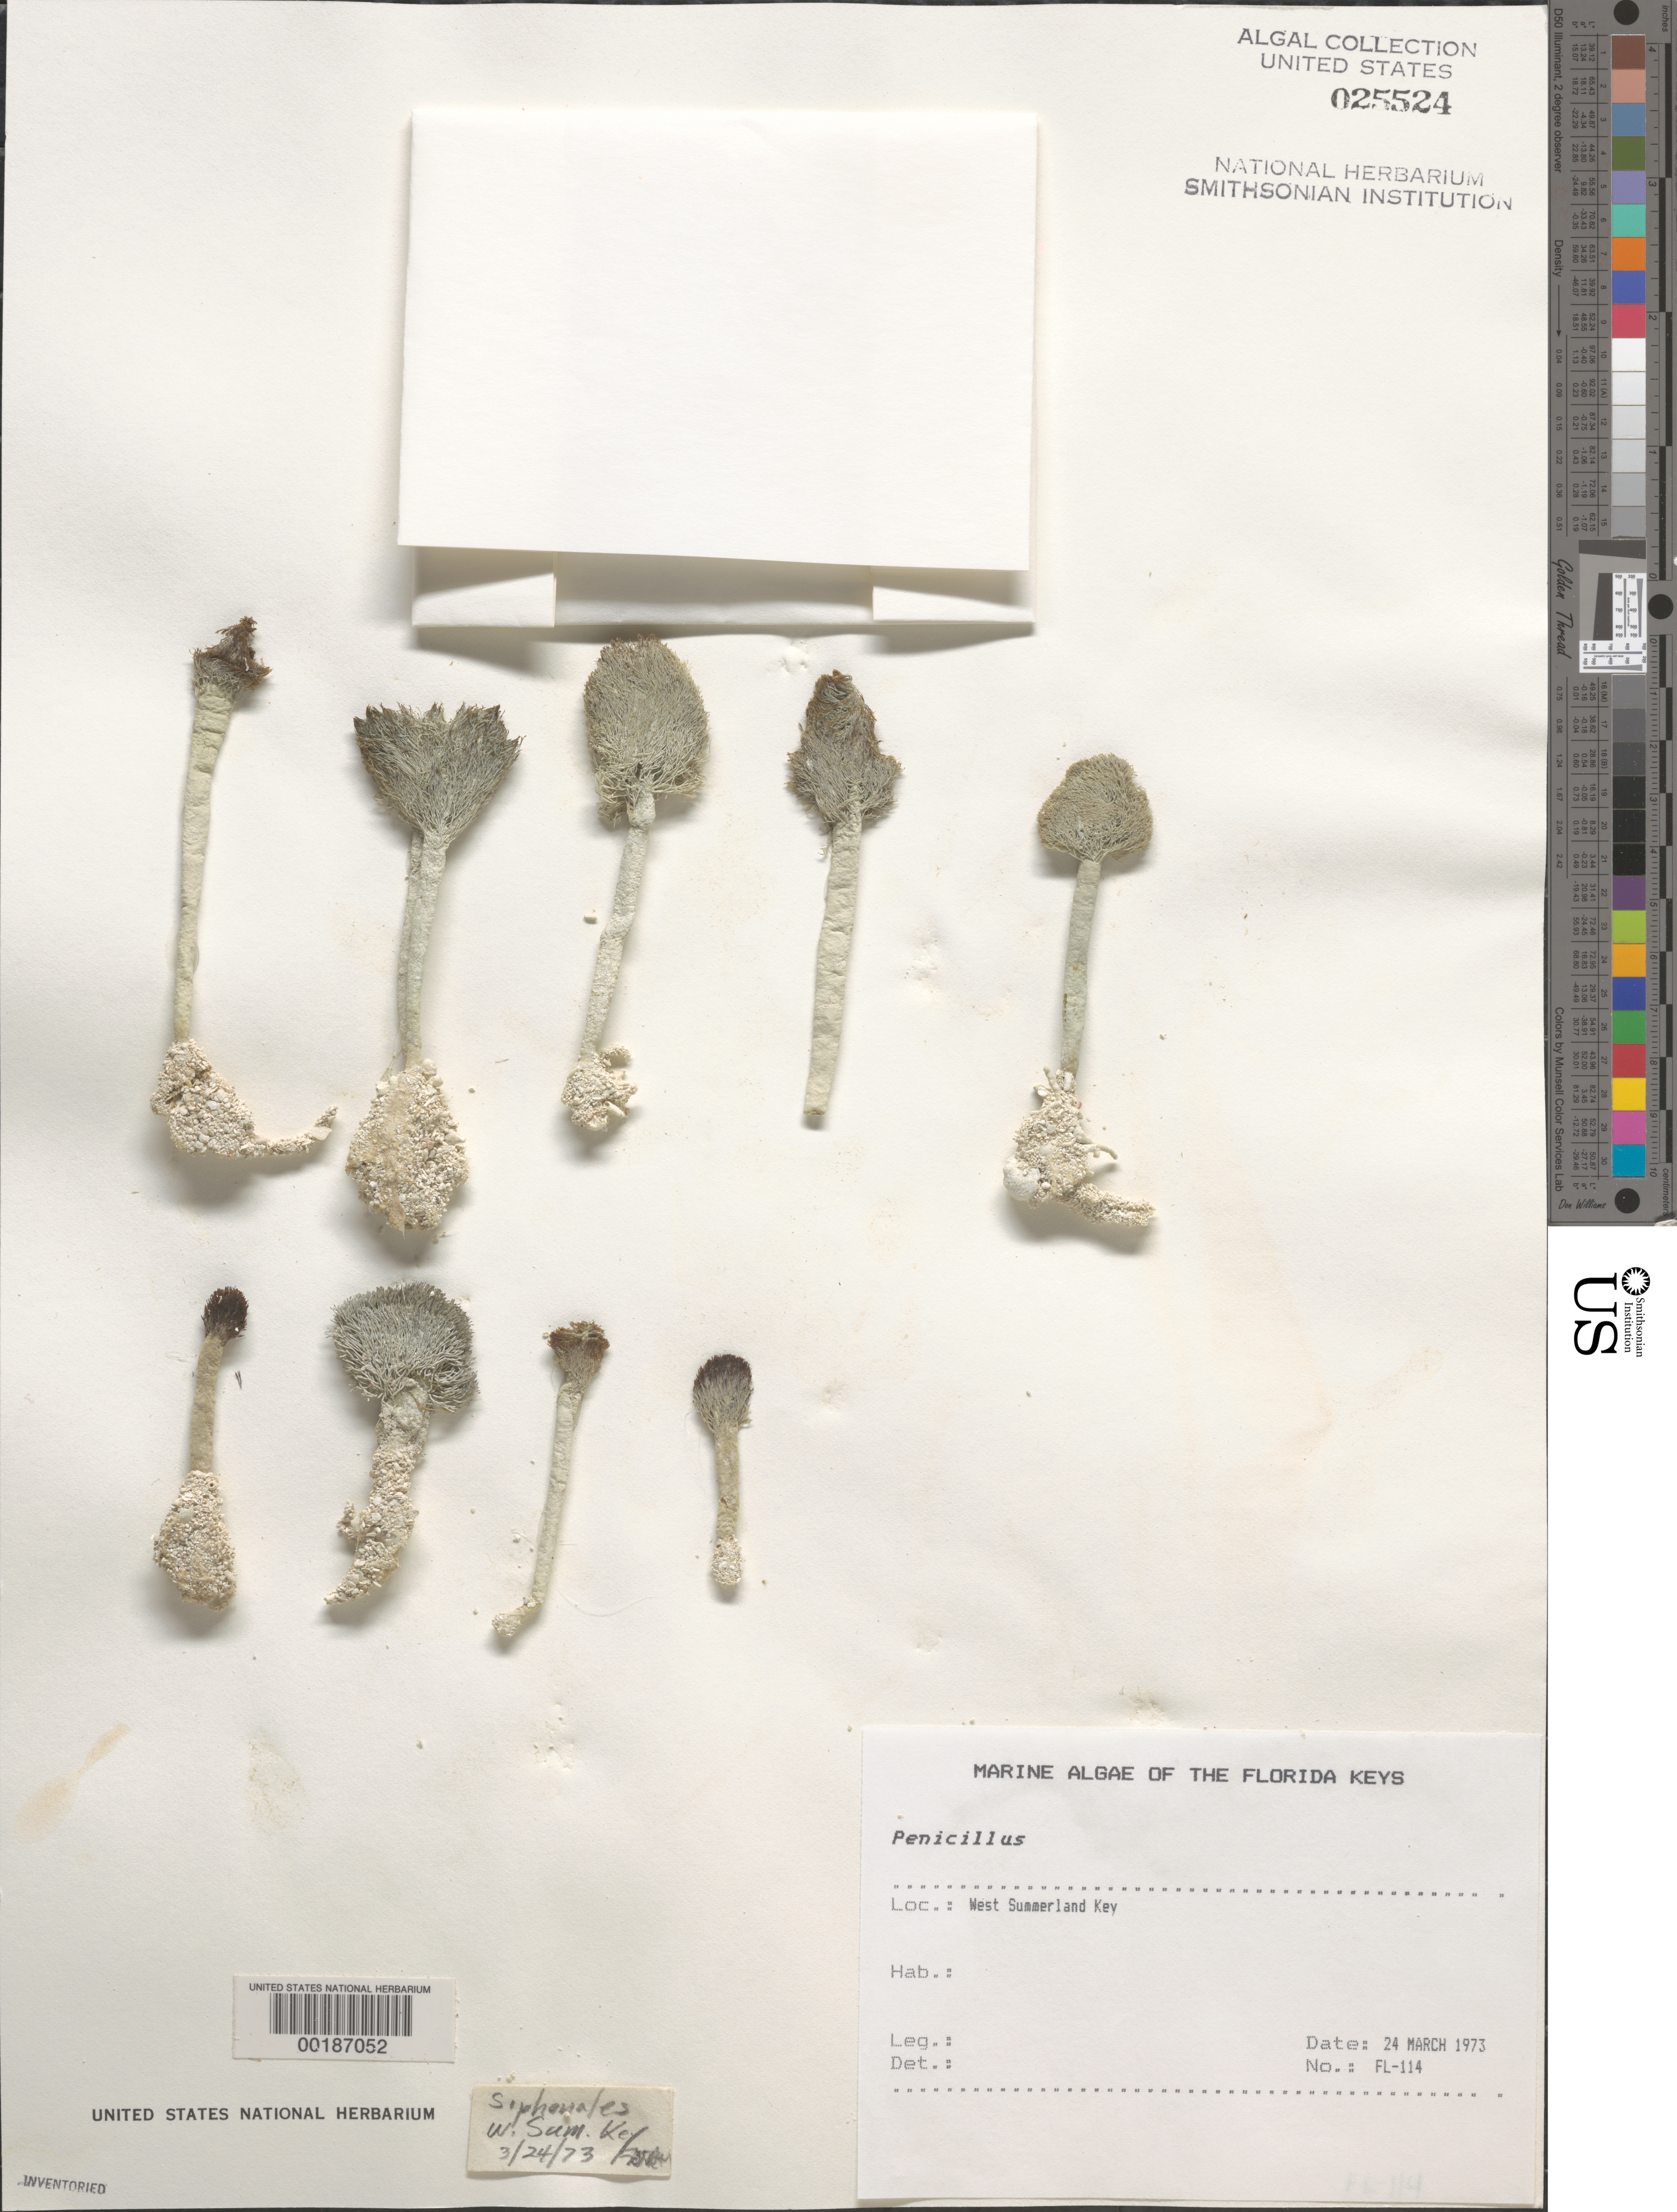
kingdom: Plantae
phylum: Chlorophyta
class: Ulvophyceae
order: Bryopsidales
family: Udoteaceae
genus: Penicillus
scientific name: Penicillus sp.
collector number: FL-114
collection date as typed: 24 Mar 1973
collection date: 1973-03-24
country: United States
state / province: Florida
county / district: Monroe County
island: West Summerland Key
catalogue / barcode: US 25524